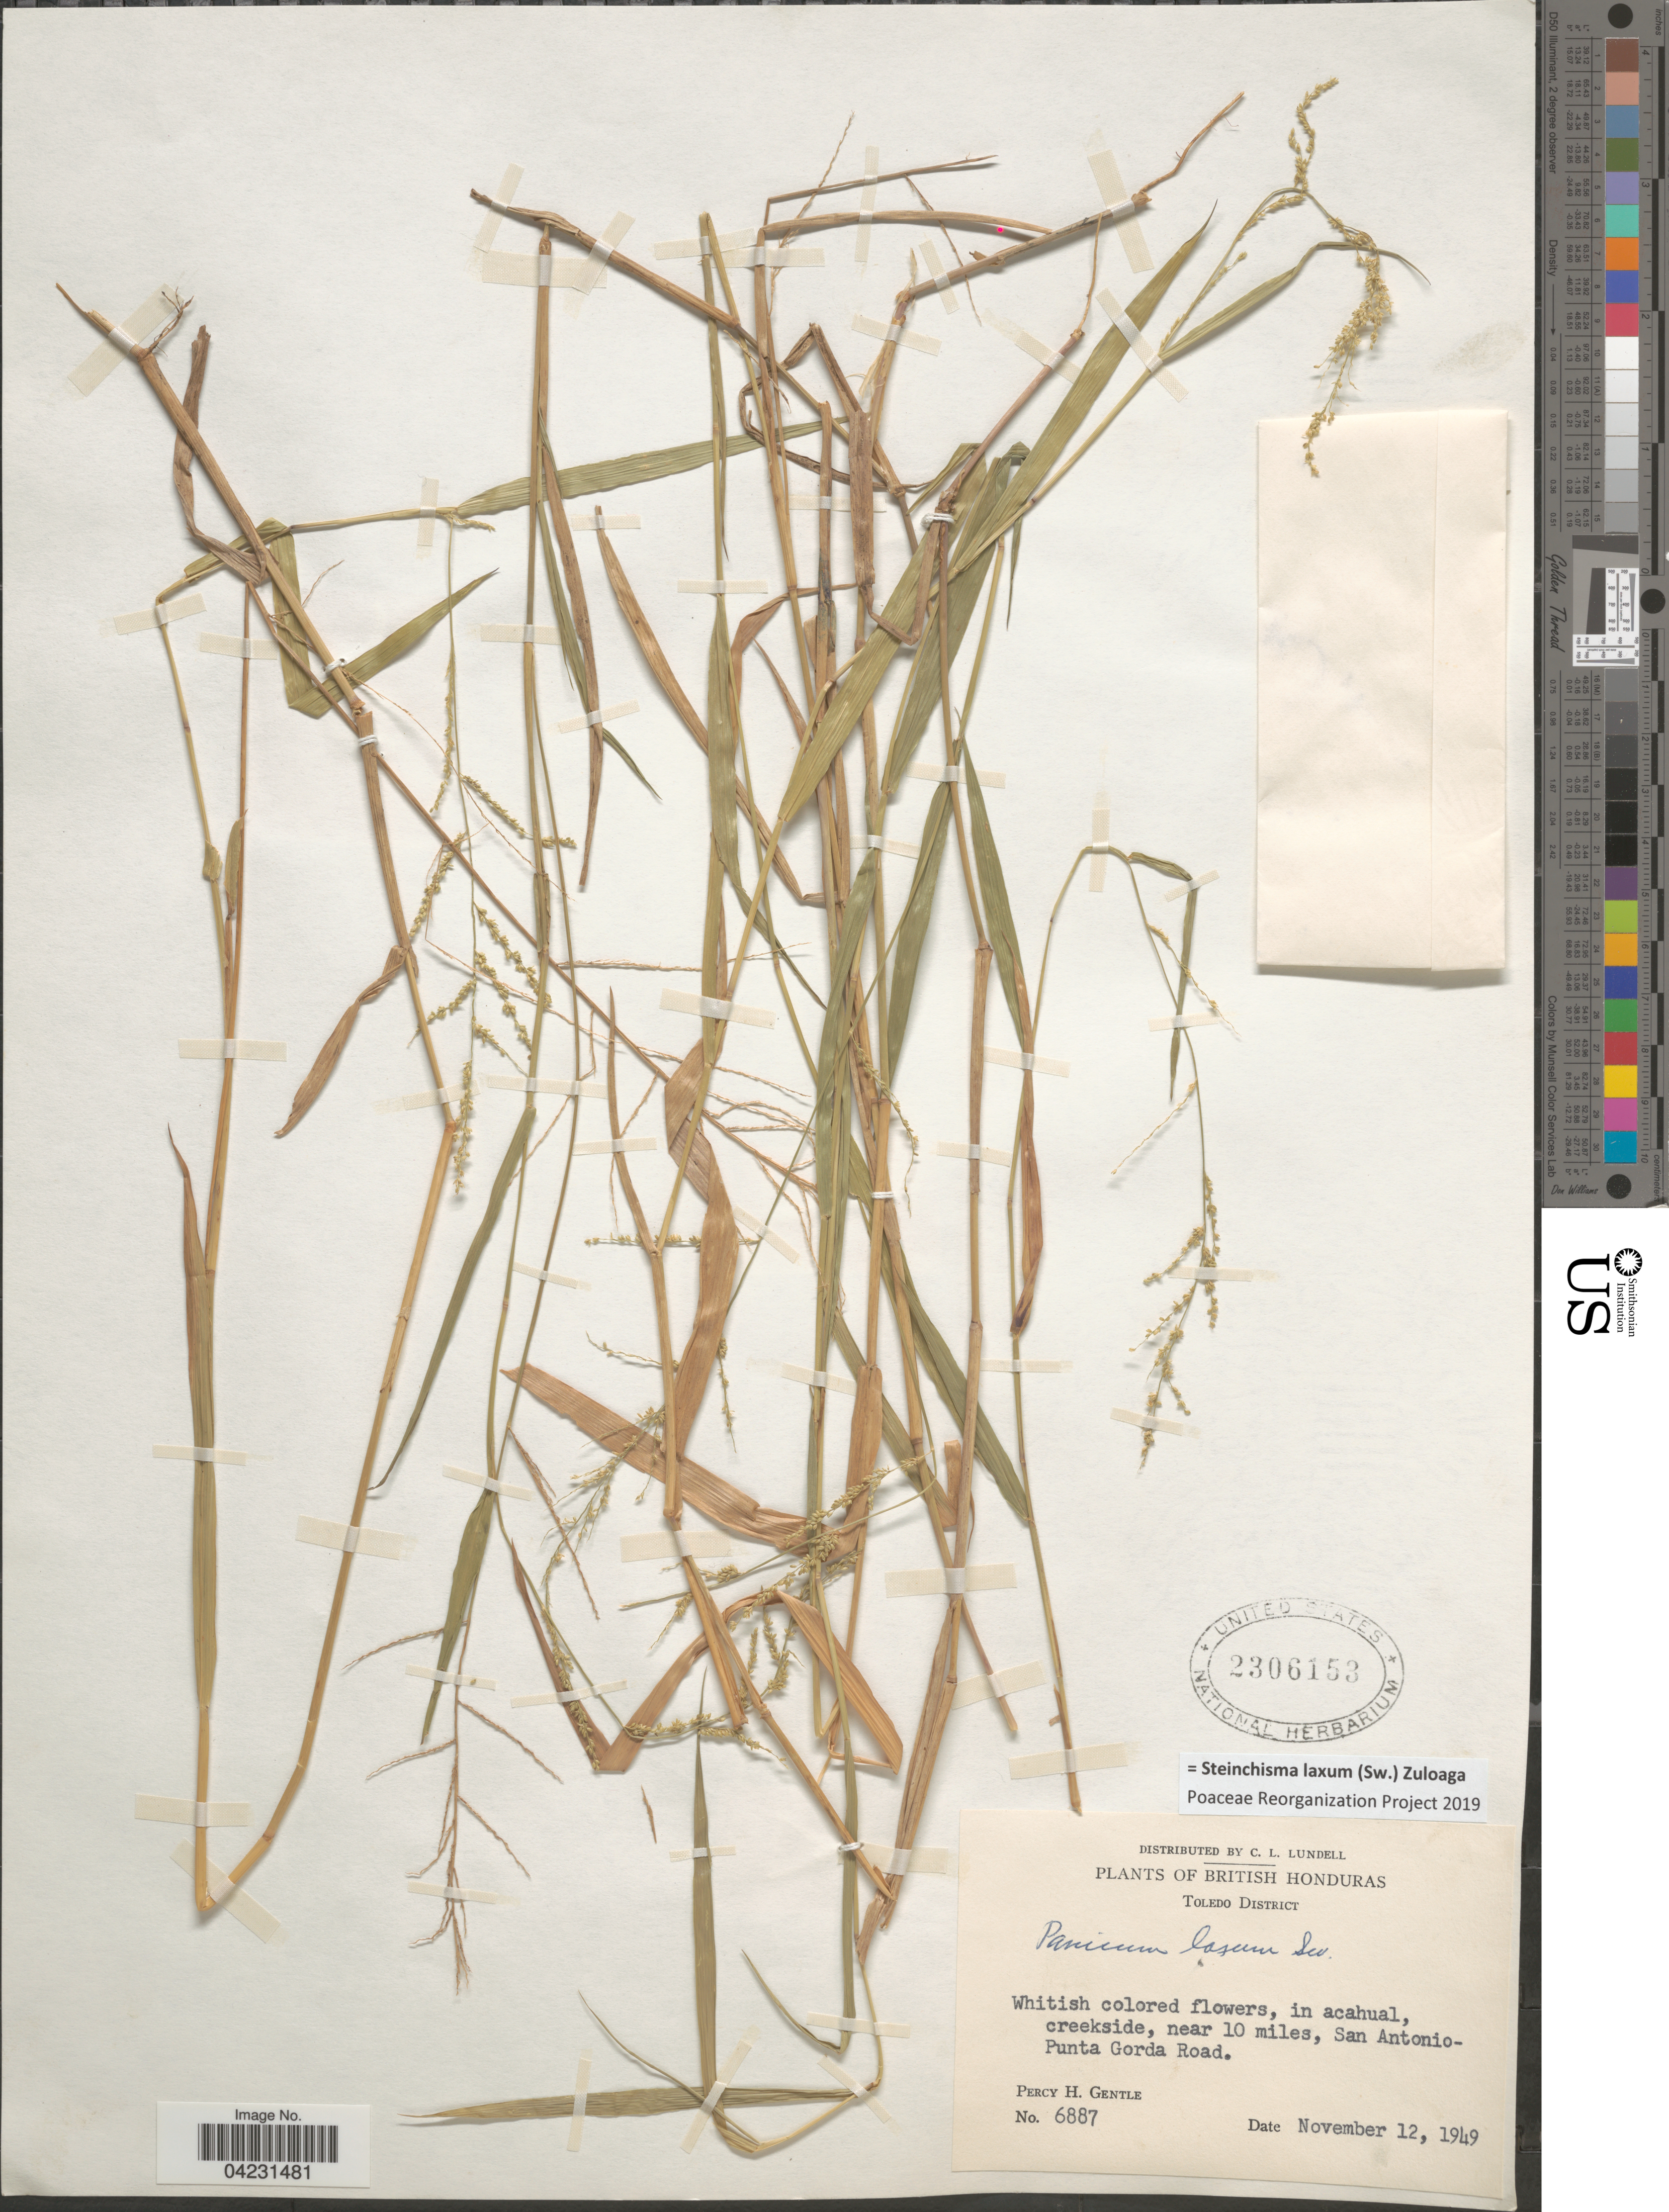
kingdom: Plantae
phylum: Tracheophyta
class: Liliopsida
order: Poales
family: Poaceae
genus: Steinchisma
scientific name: Steinchisma laxum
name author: (Sw.) Zuloaga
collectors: P. H. Gentle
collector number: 6887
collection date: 1949-11-12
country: Belize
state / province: Toledo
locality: British Honduras. Toledo District. Whitish colored flowers, in acahual, creekside, near 10 miles, San Antonio-Punta Gorda Road.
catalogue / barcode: US 2306153